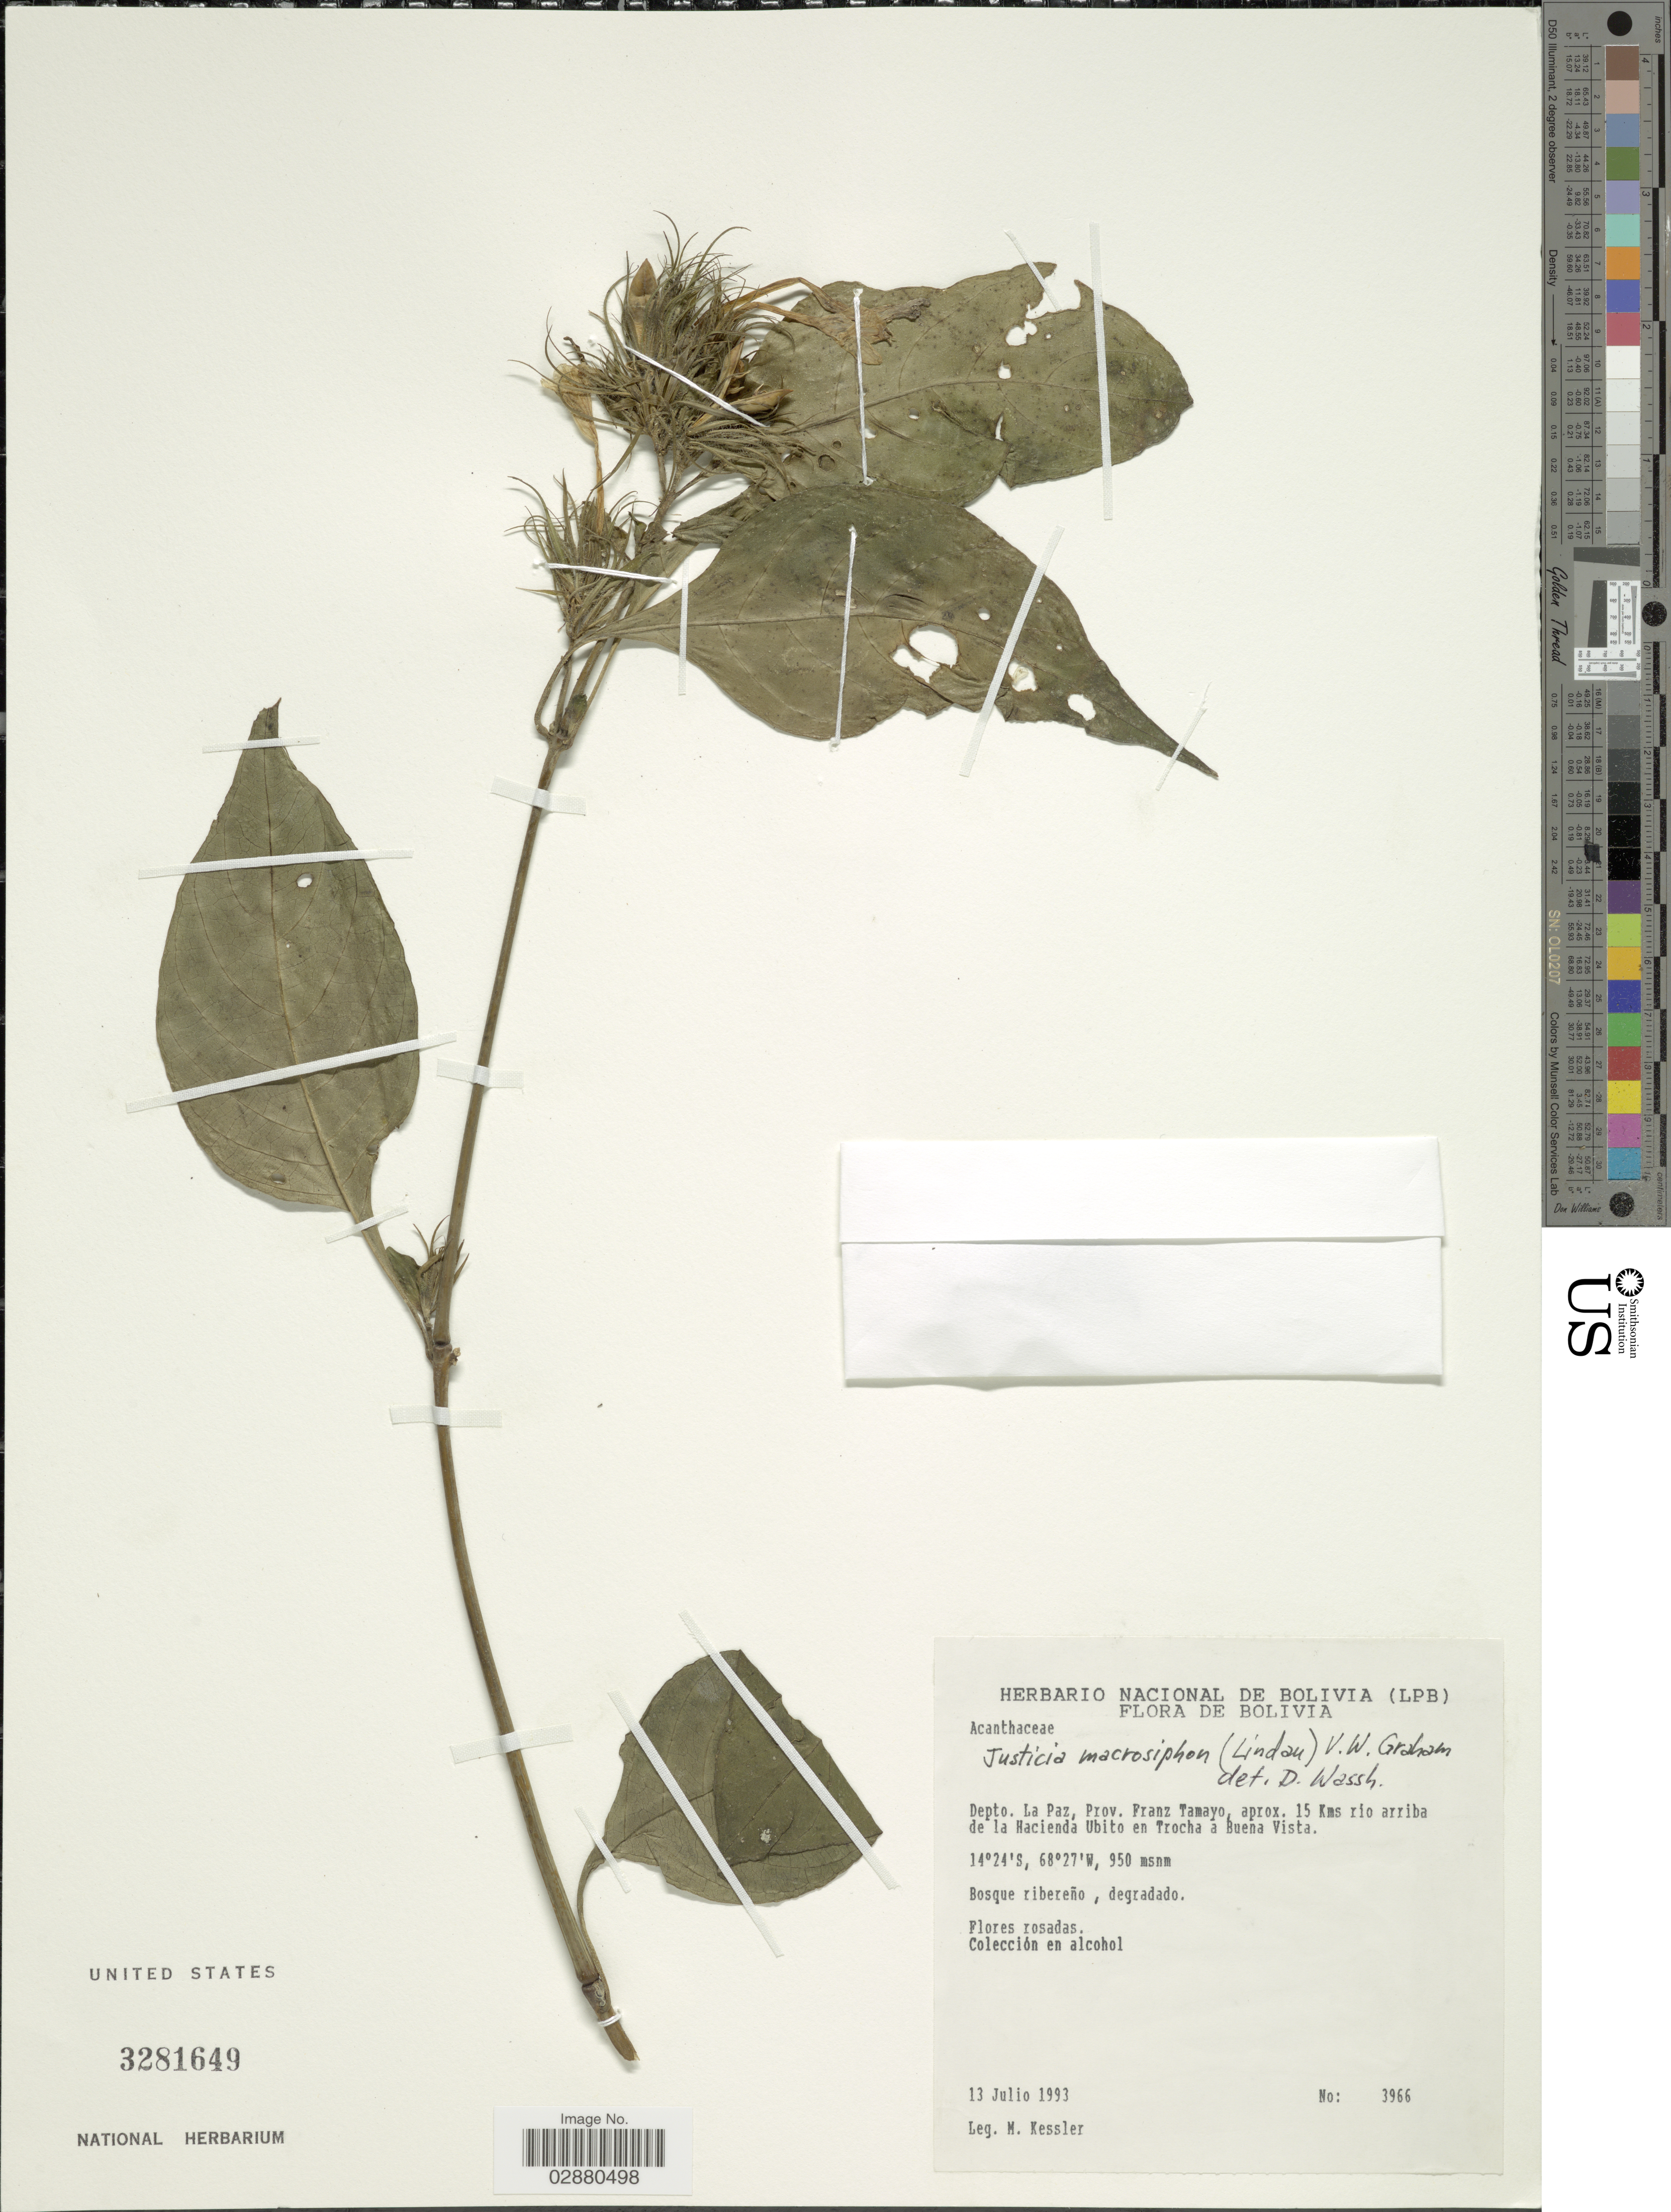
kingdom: Plantae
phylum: Tracheophyta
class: Magnoliopsida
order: Lamiales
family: Acanthaceae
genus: Justicia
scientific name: Justicia riedeliana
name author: (Nees) V.A.W. Graham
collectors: M. Kessler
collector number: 3966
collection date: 1993-07-13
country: Bolivia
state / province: La Paz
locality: Prov. Franz Tamayo, aprox. 15 Kms río arriba de la Hacienda Ubito en Trocha a Buena Vista.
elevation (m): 950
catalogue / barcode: US 3281649